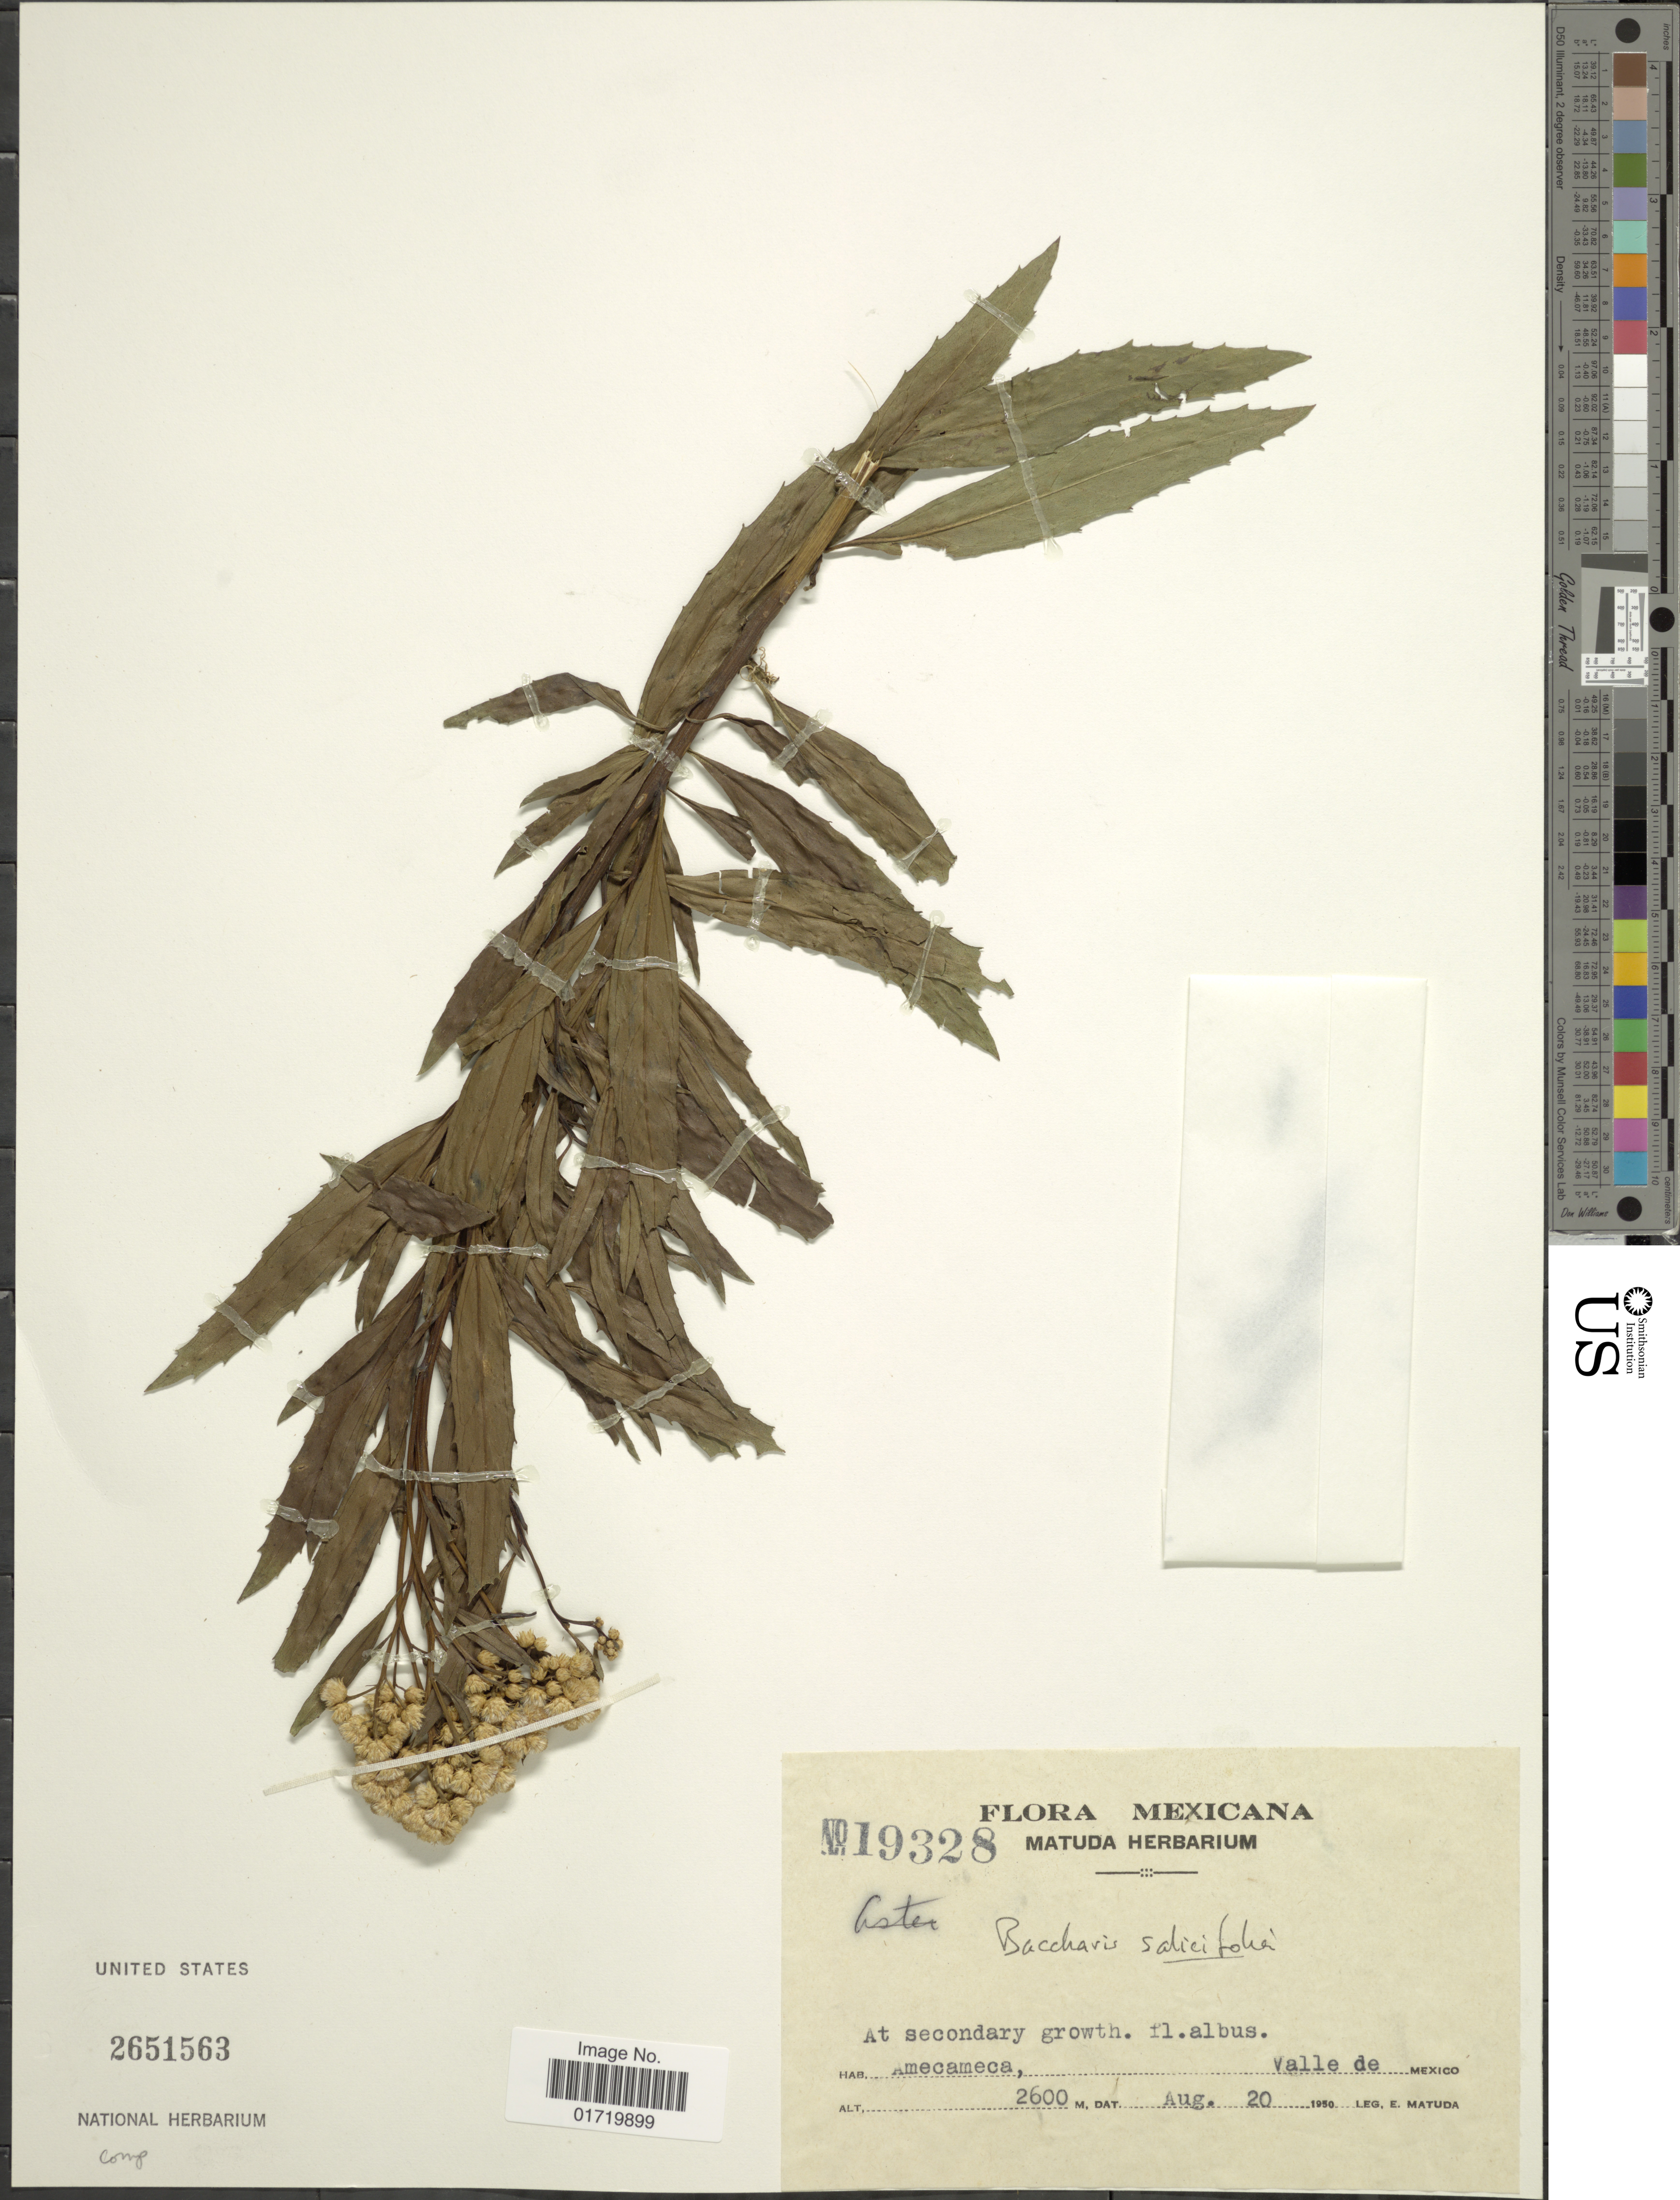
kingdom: Plantae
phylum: Tracheophyta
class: Magnoliopsida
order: Asterales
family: Asteraceae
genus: Baccharis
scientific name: Baccharis salicifolia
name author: (Ruiz & Pav.) Pers.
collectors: E. Matuda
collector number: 19328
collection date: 1950-08-20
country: Mexico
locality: Mexicana, Amecameca, Valle de Mexico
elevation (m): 2600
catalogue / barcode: US 2651563